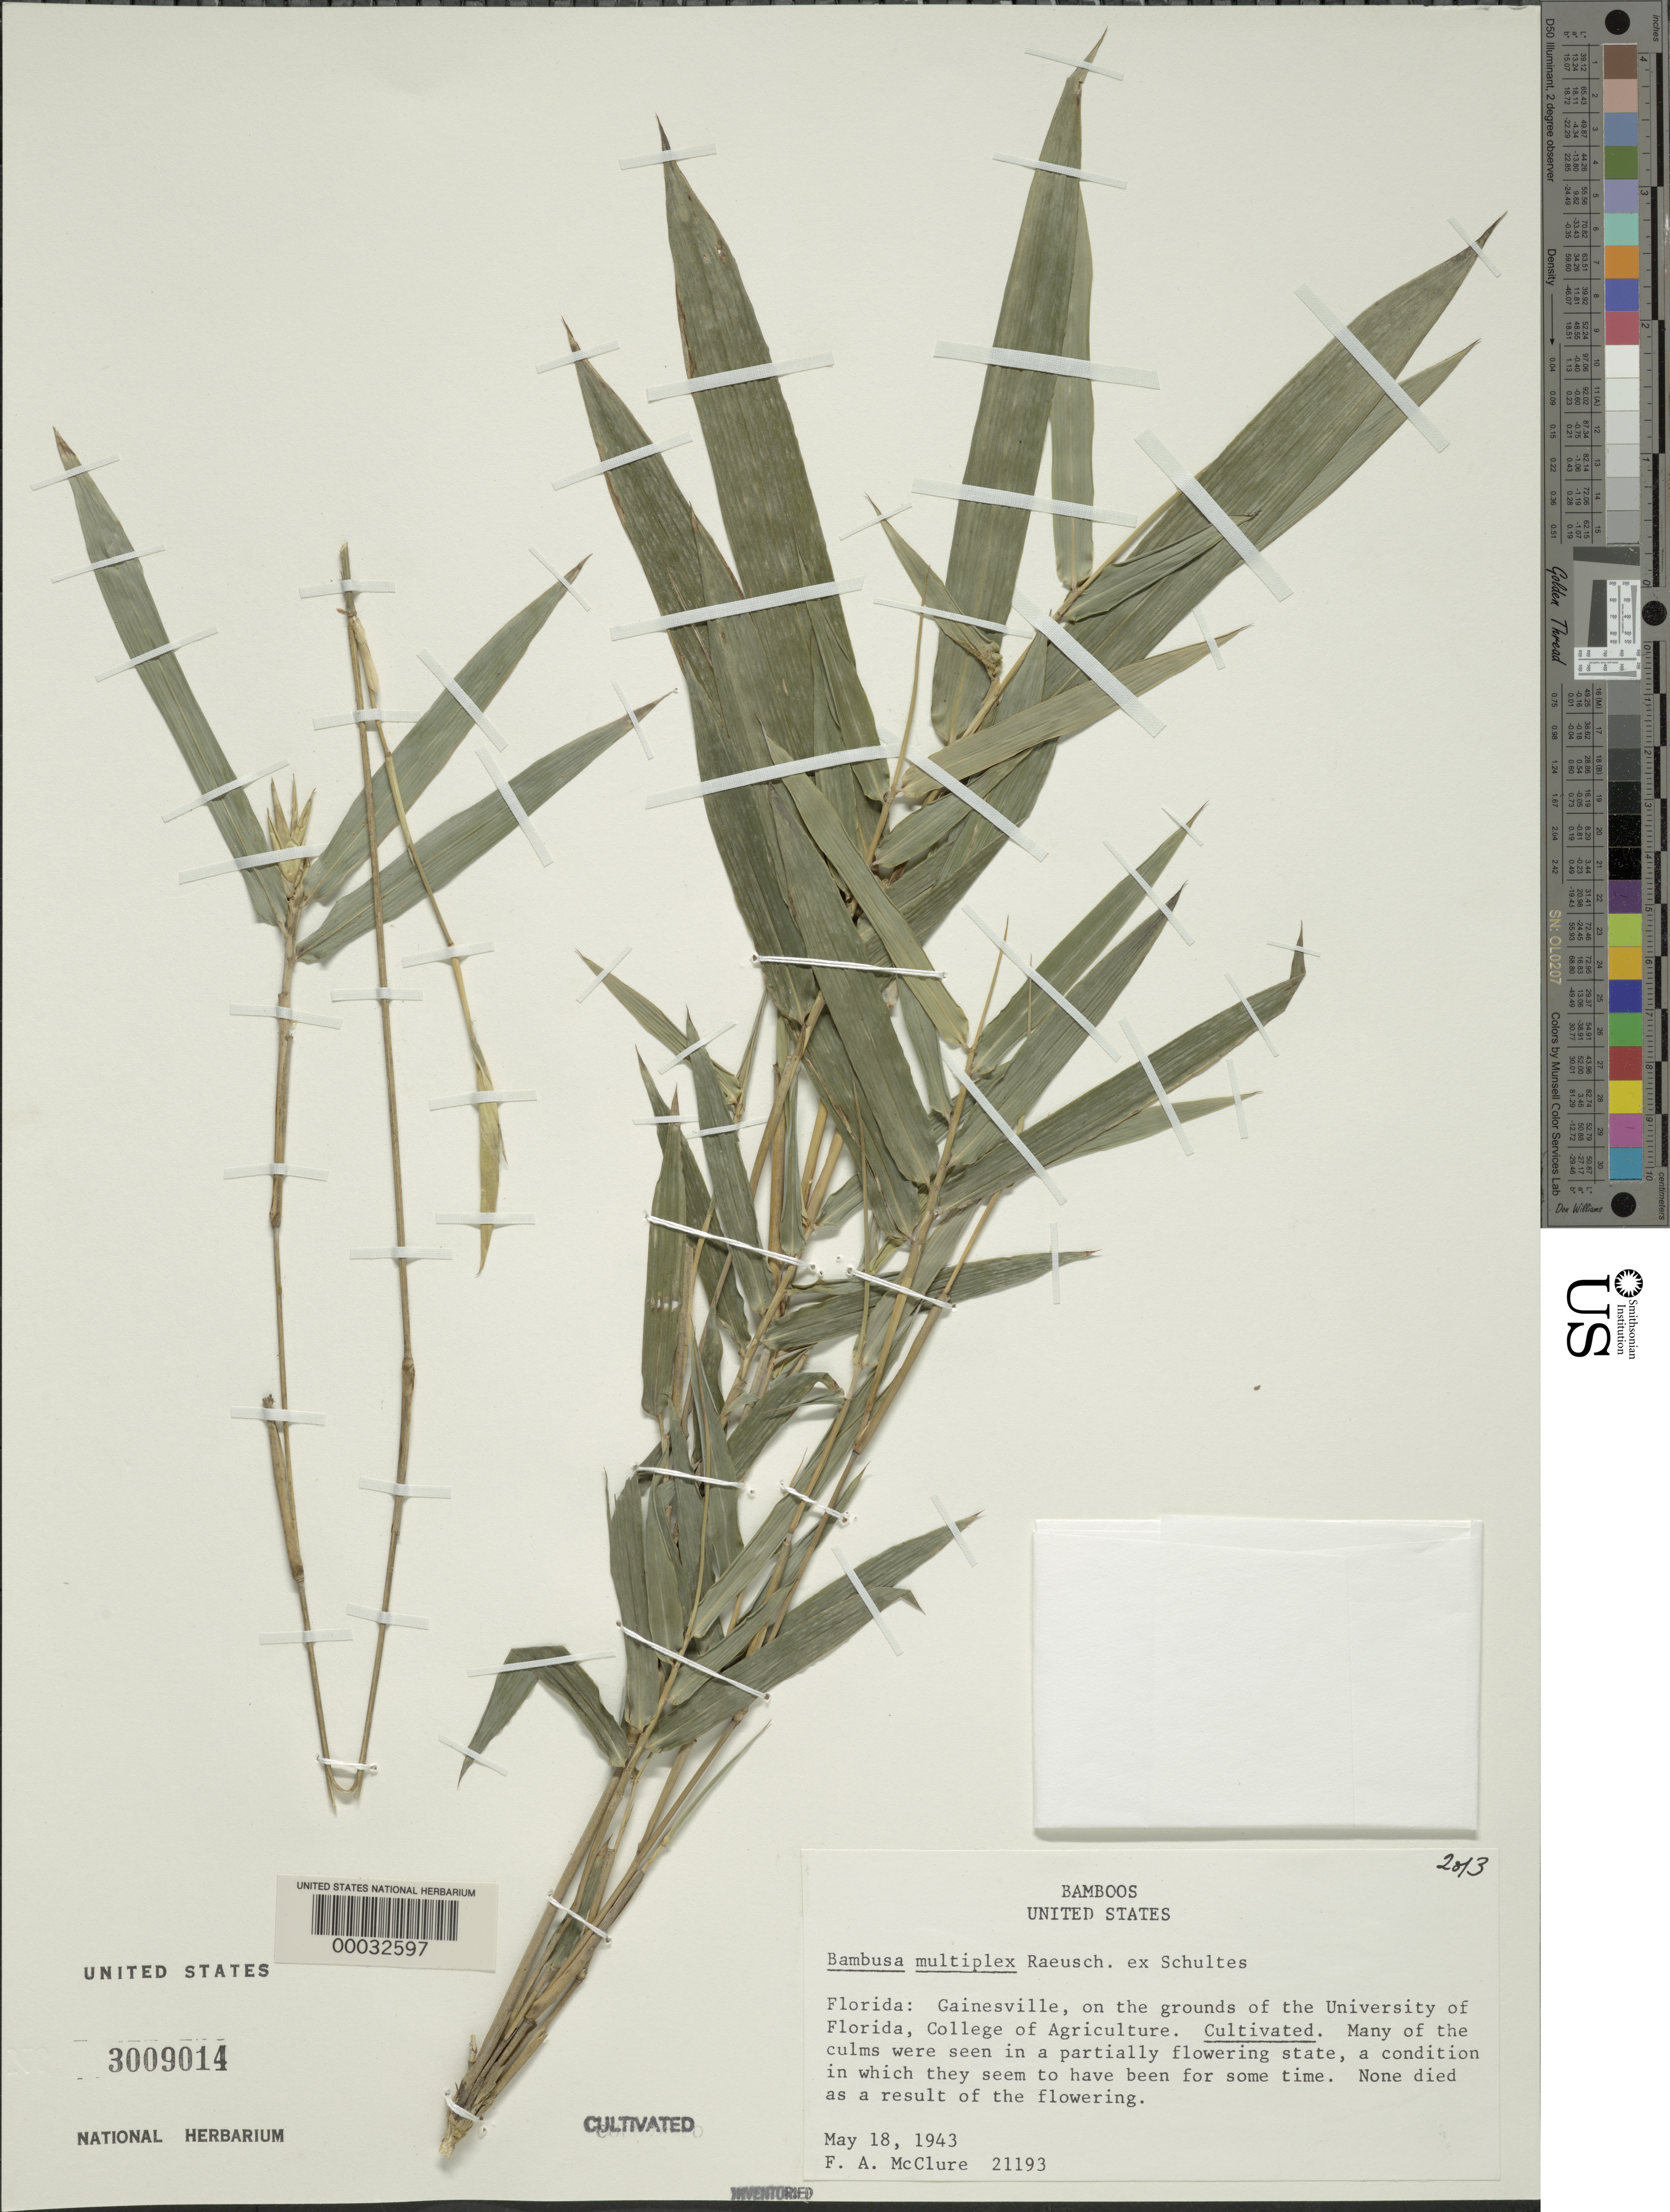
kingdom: Plantae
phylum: Tracheophyta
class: Liliopsida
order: Poales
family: Poaceae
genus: Bambusa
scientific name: Bambusa multiplex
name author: (Lour.) Raeusch. ex Schult. & Schult. f.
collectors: F. A. McClure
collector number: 21193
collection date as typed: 18 May 1943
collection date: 1943-05-18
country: United States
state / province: Florida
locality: Univ of florida, gainesville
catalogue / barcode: US 3009014